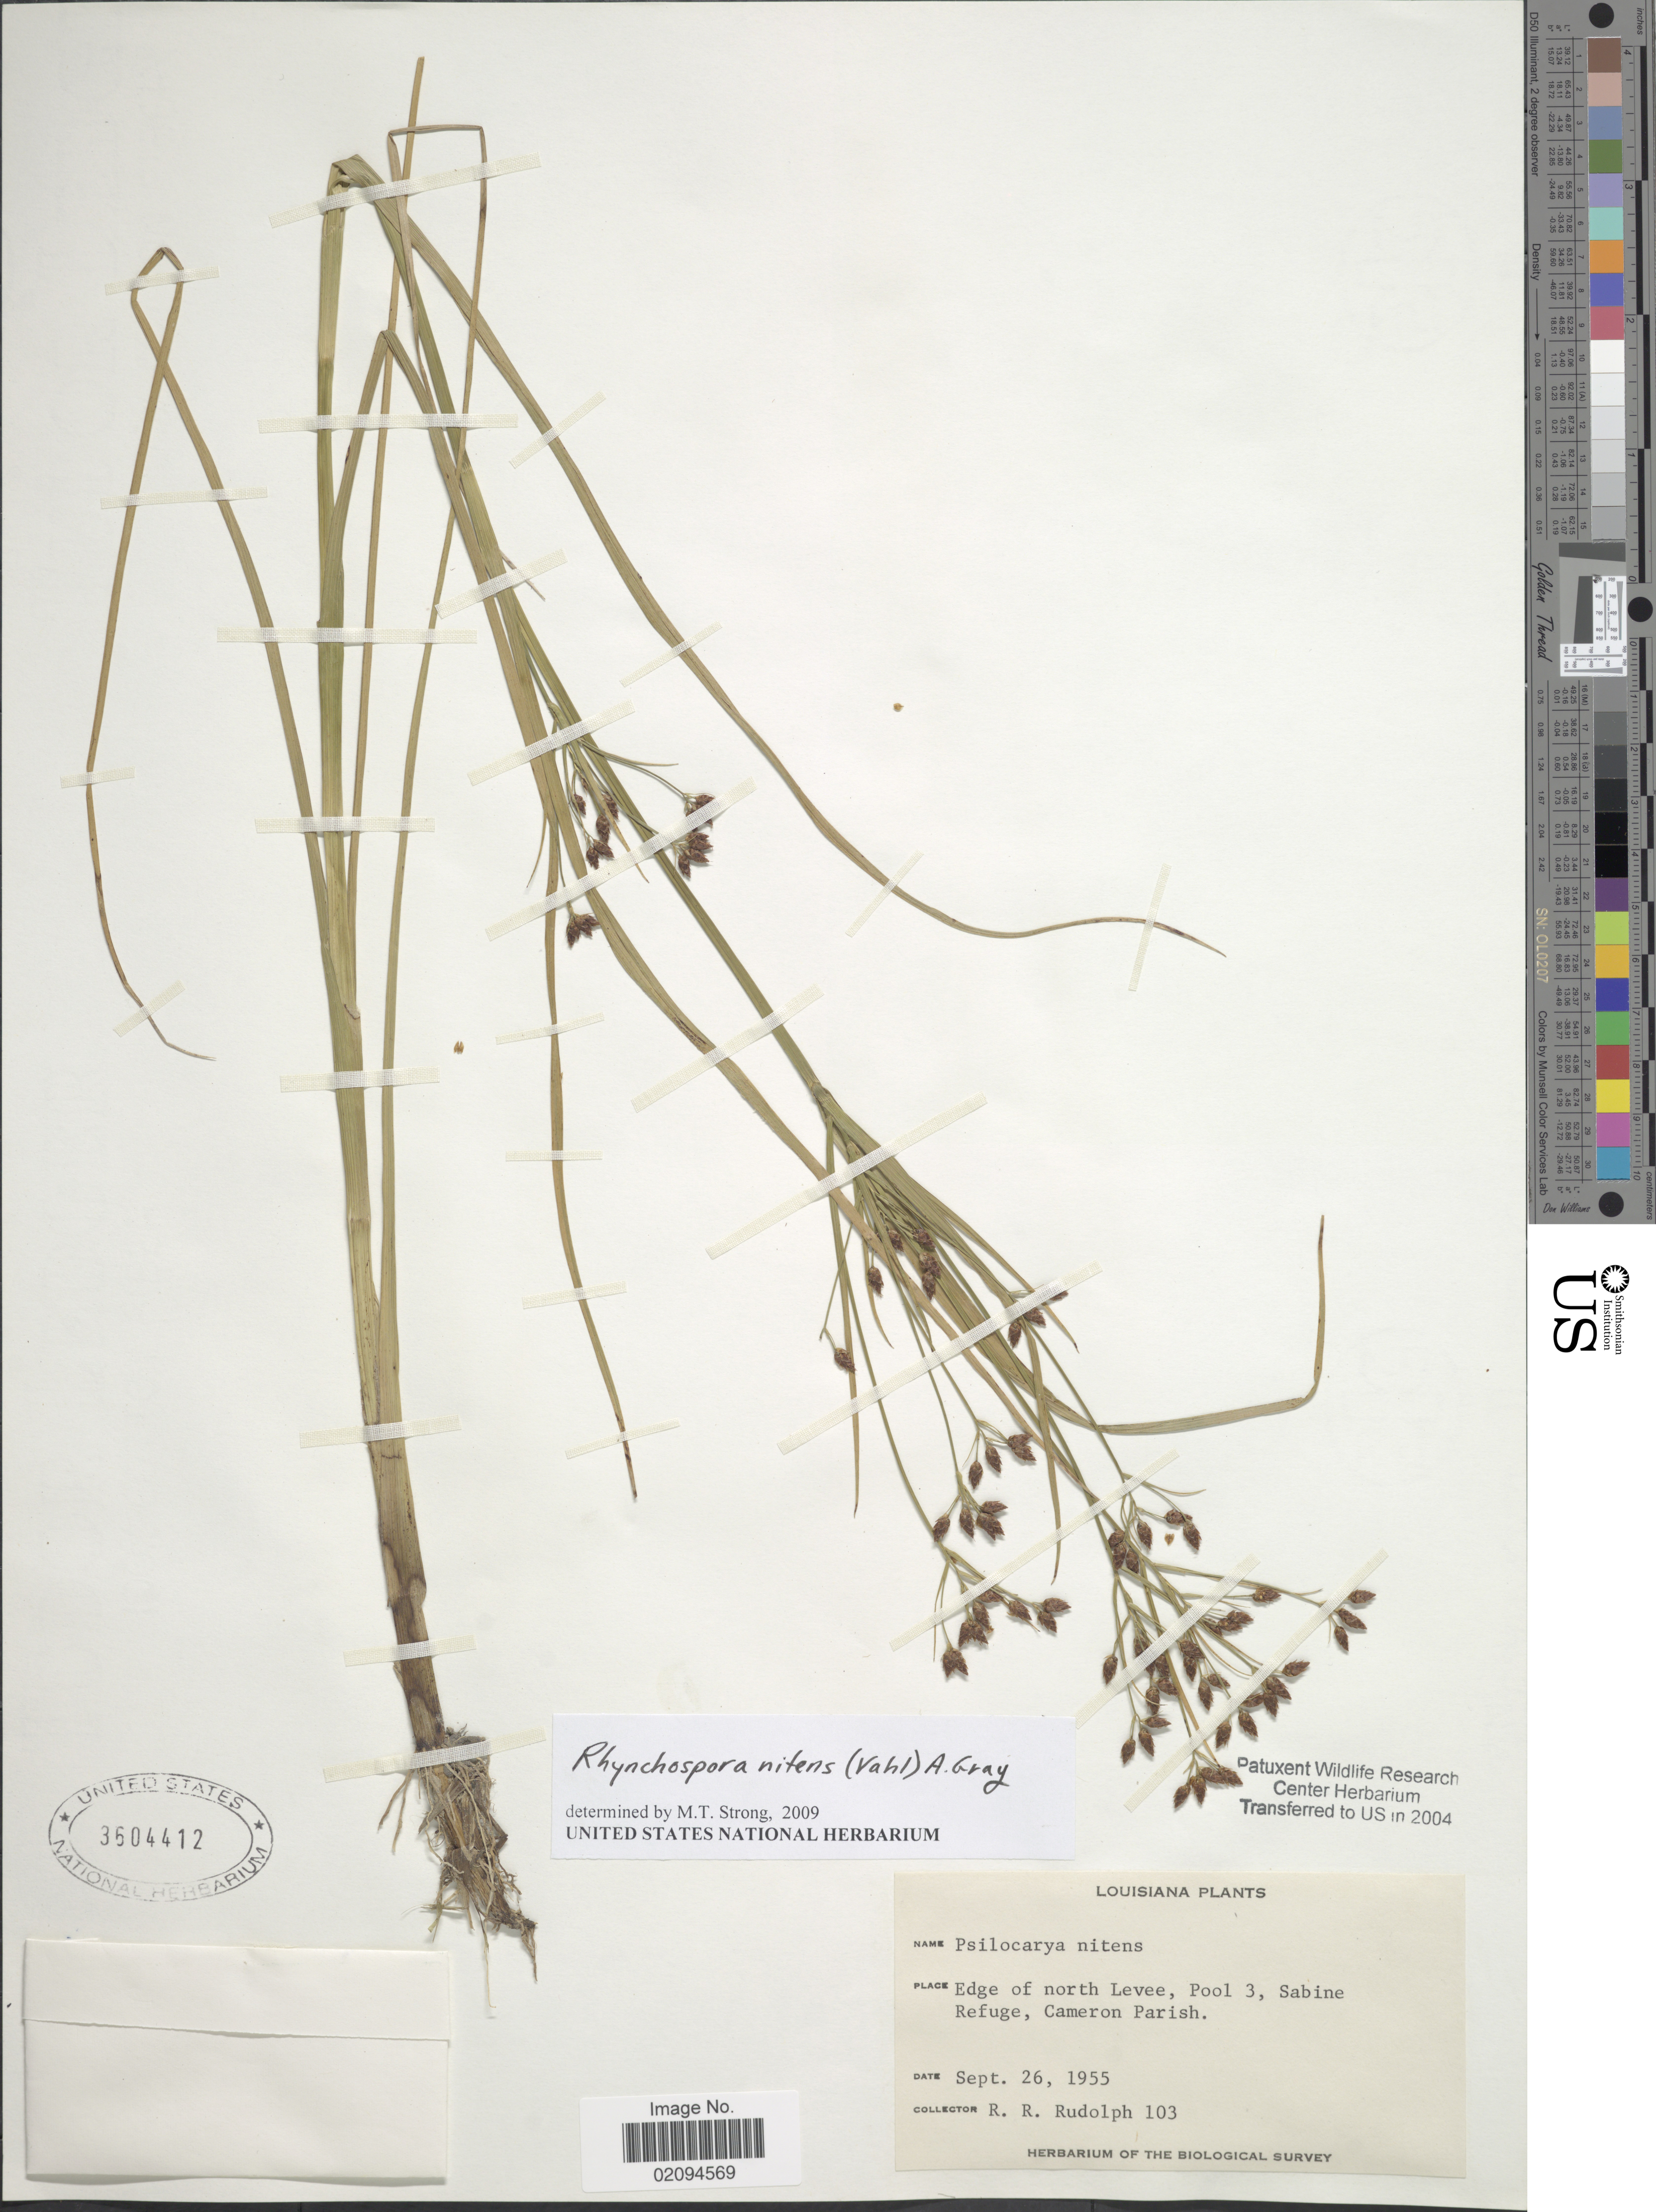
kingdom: Plantae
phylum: Tracheophyta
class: Liliopsida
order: Poales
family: Cyperaceae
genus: Rhynchospora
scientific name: Rhynchospora nitens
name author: (Vahl) A. Gray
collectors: R. Rudolph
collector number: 103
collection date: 1955-09-26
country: United States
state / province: Louisiana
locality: Edge of north Levee, Pool 3, Sabine Refuge, Cameron Parish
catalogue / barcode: US 3604412